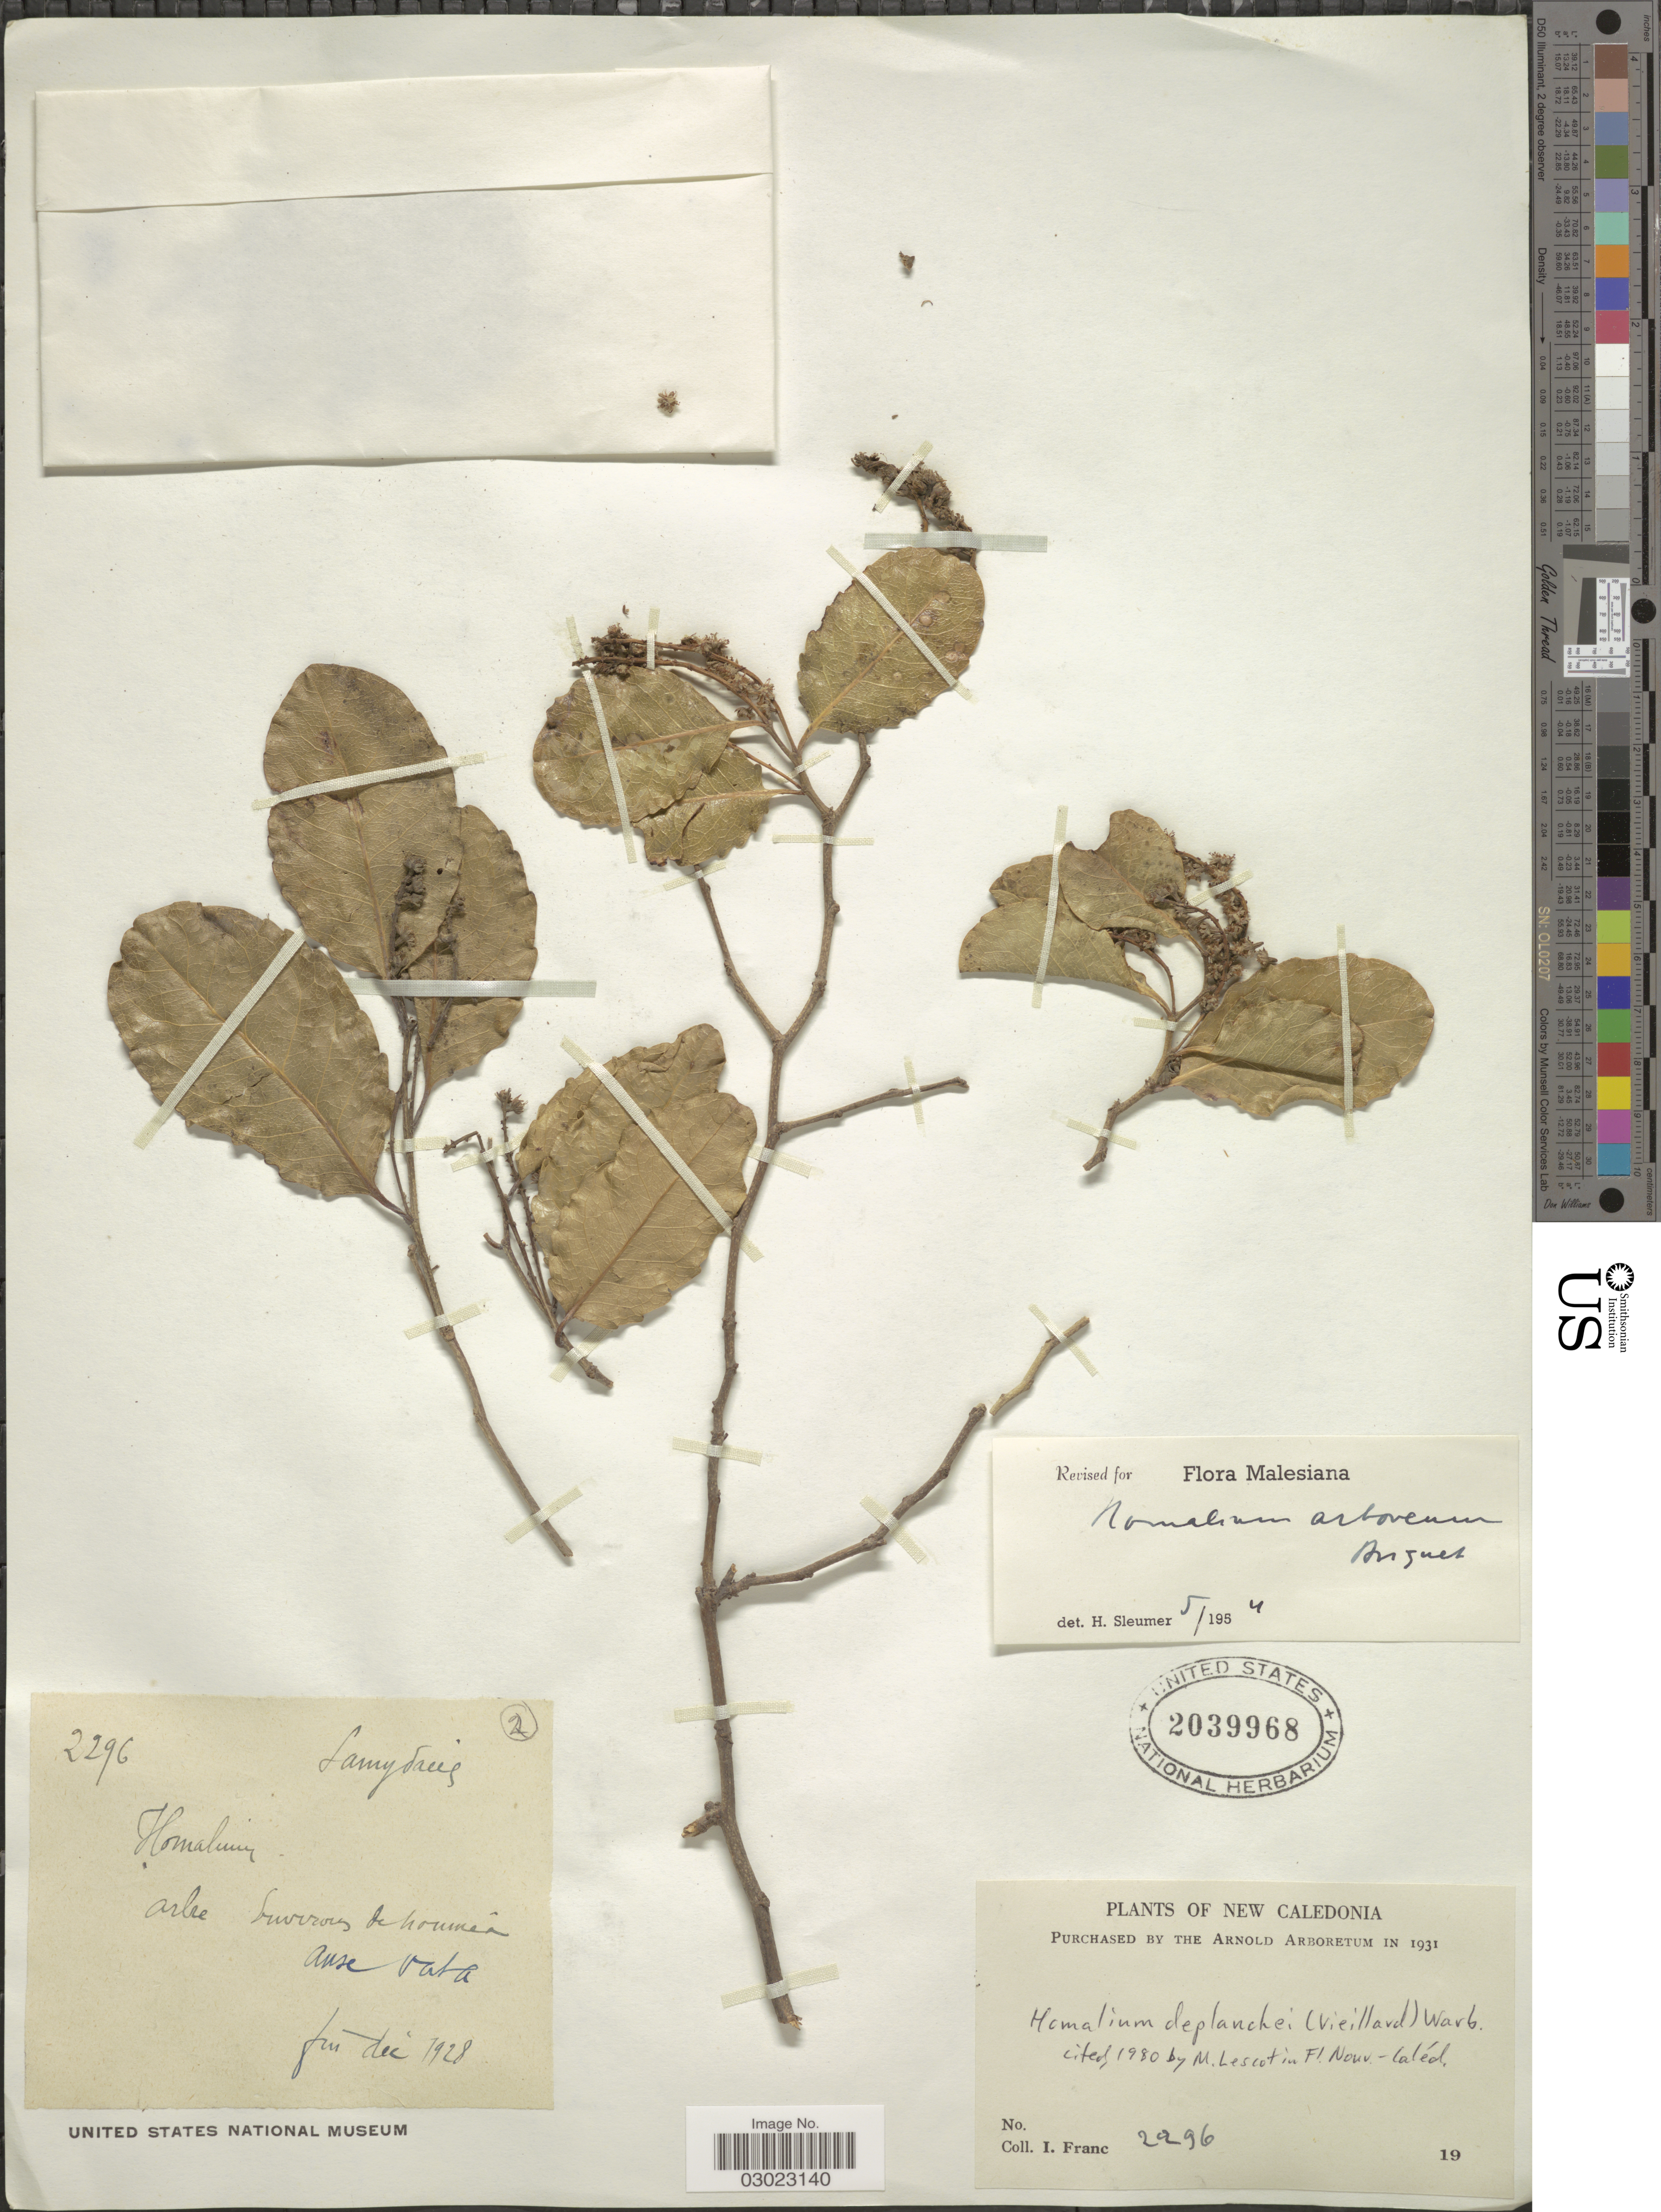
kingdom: Plantae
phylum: Tracheophyta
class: Magnoliopsida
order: Malpighiales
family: Salicaceae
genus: Homalium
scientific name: Homalium deplanchei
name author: Warb.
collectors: I. Franc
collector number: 2296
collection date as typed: fin dec 1928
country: New Caledonia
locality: Environs de Nouméa. Anse Vata.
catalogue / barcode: US 2039968